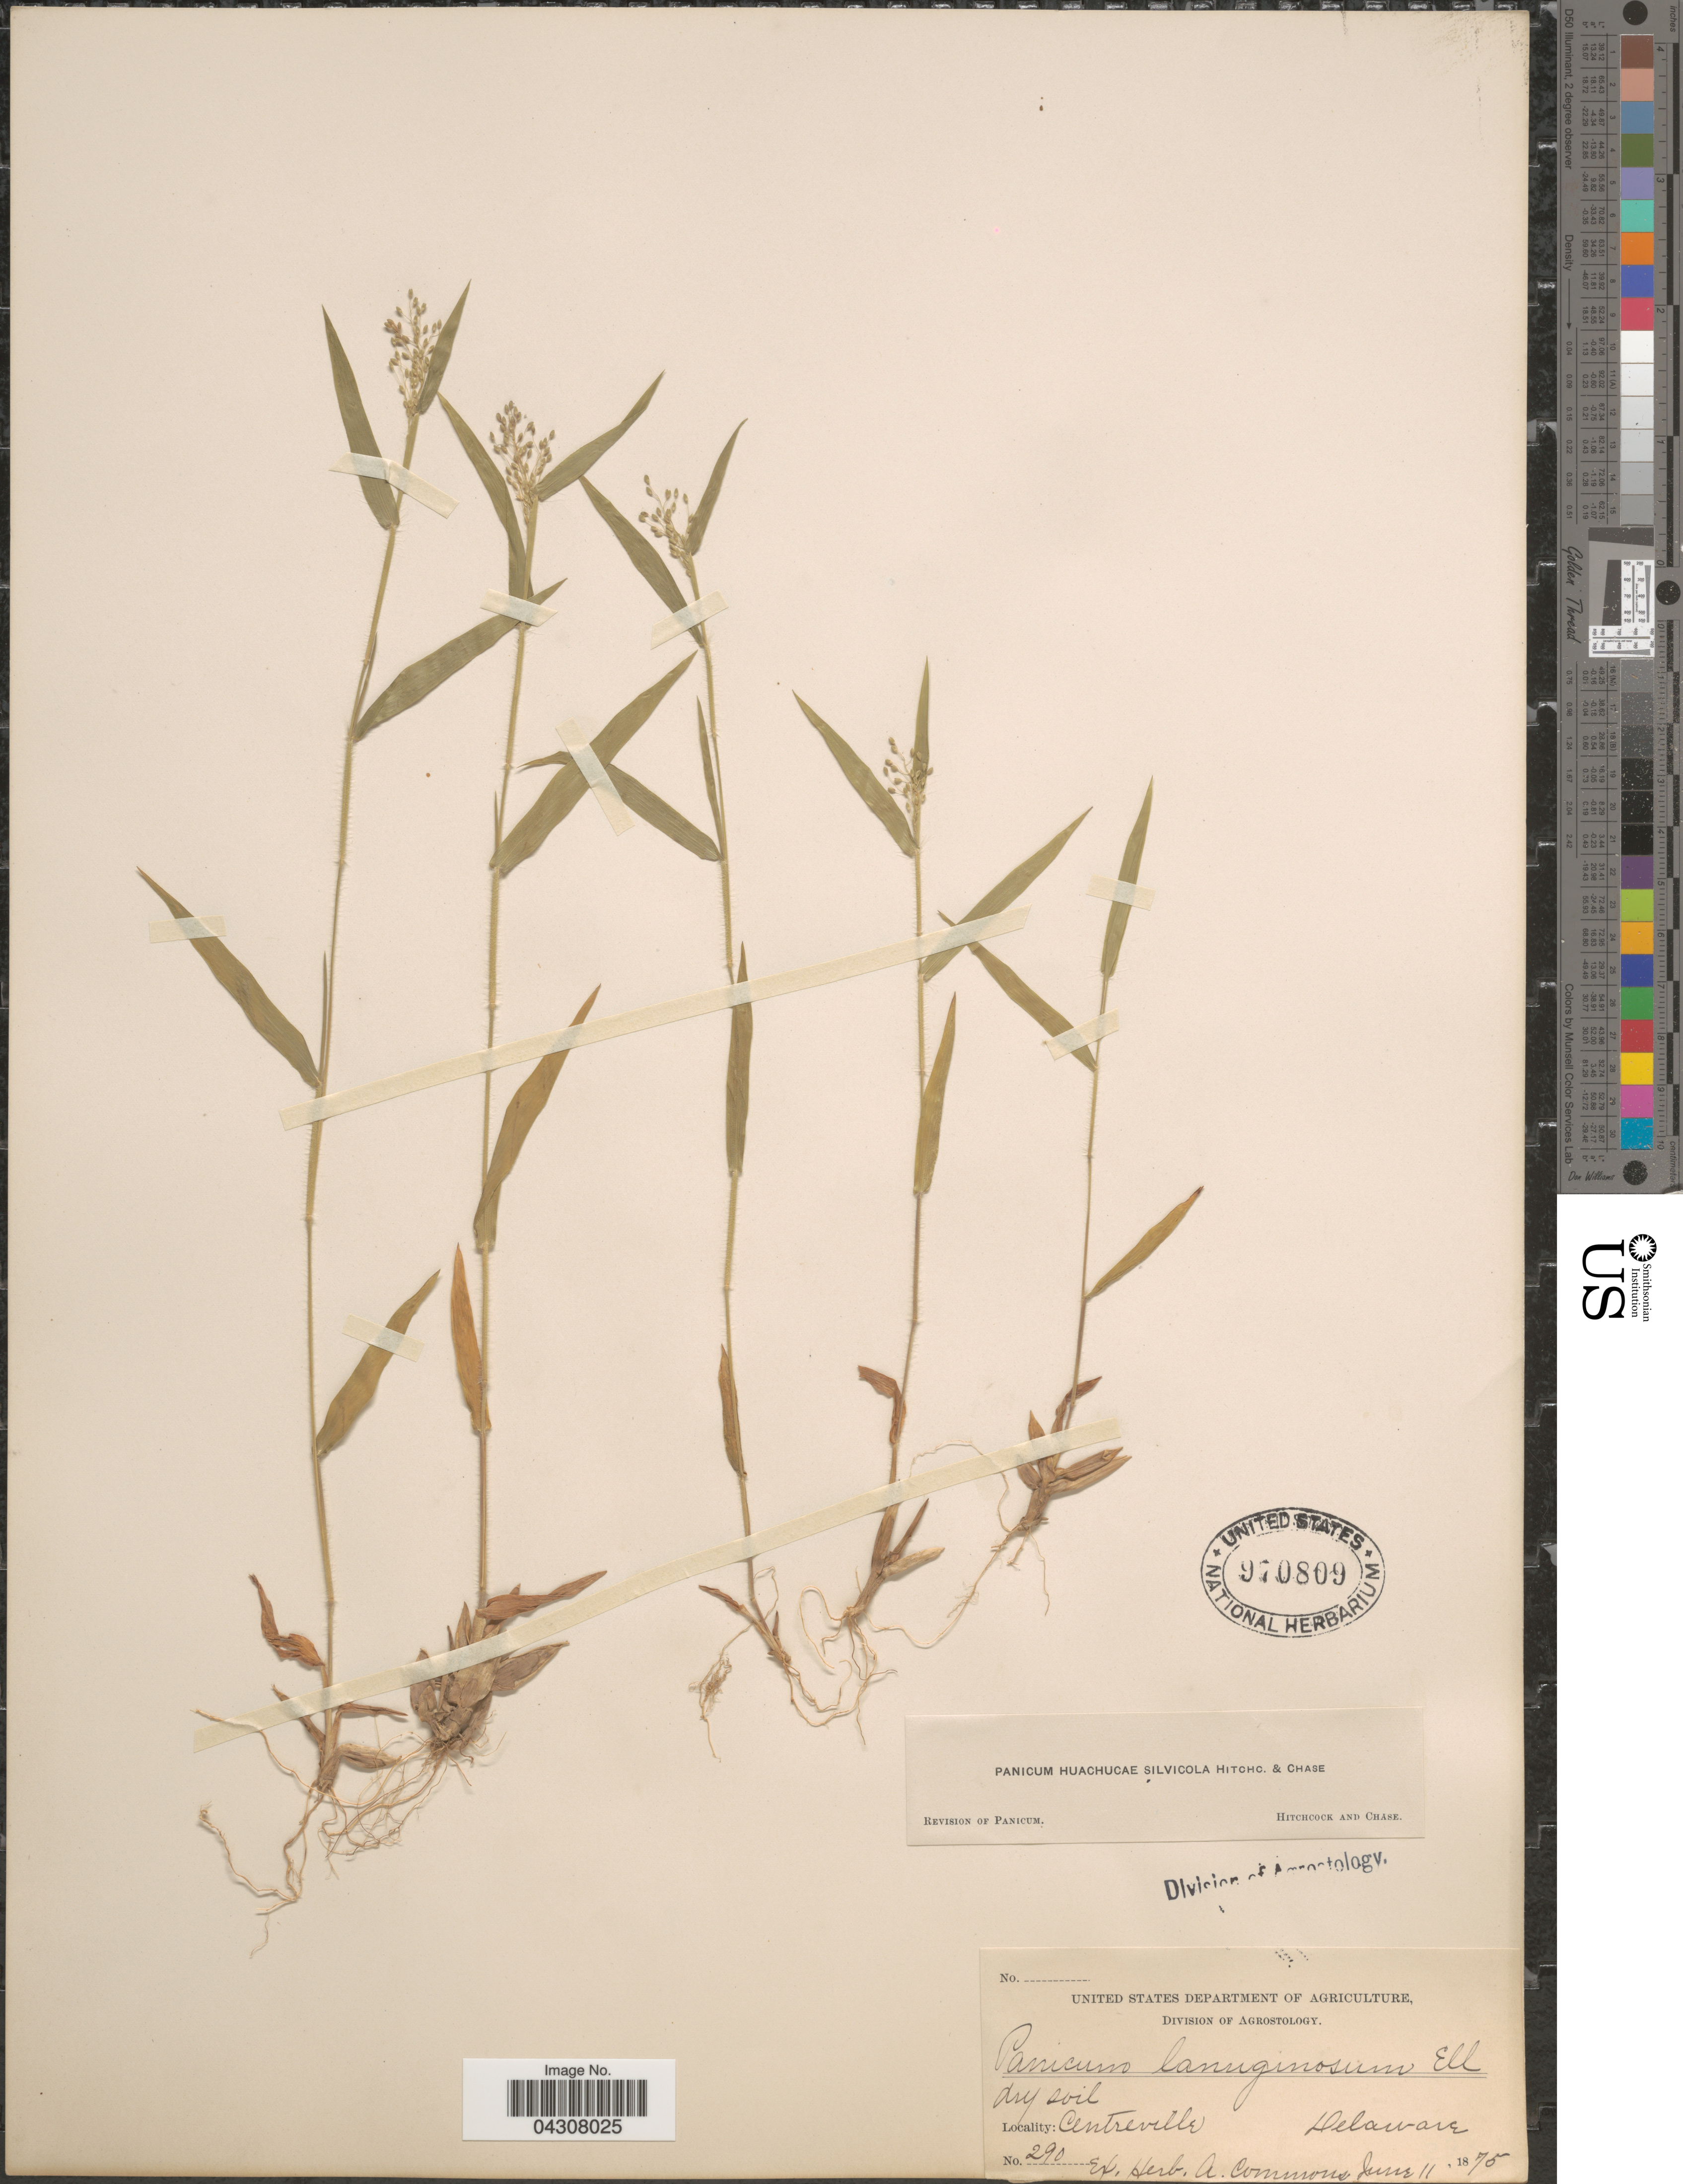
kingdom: Plantae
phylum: Tracheophyta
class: Liliopsida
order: Poales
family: Poaceae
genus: Dichanthelium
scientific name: Dichanthelium acuminatum var. acuminatum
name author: (Sw.) Gould & C.A. Clark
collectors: ex herb. A. Commons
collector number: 290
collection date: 1875-06-11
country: United States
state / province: Delaware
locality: Dry soil. Centreville.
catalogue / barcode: US 970809